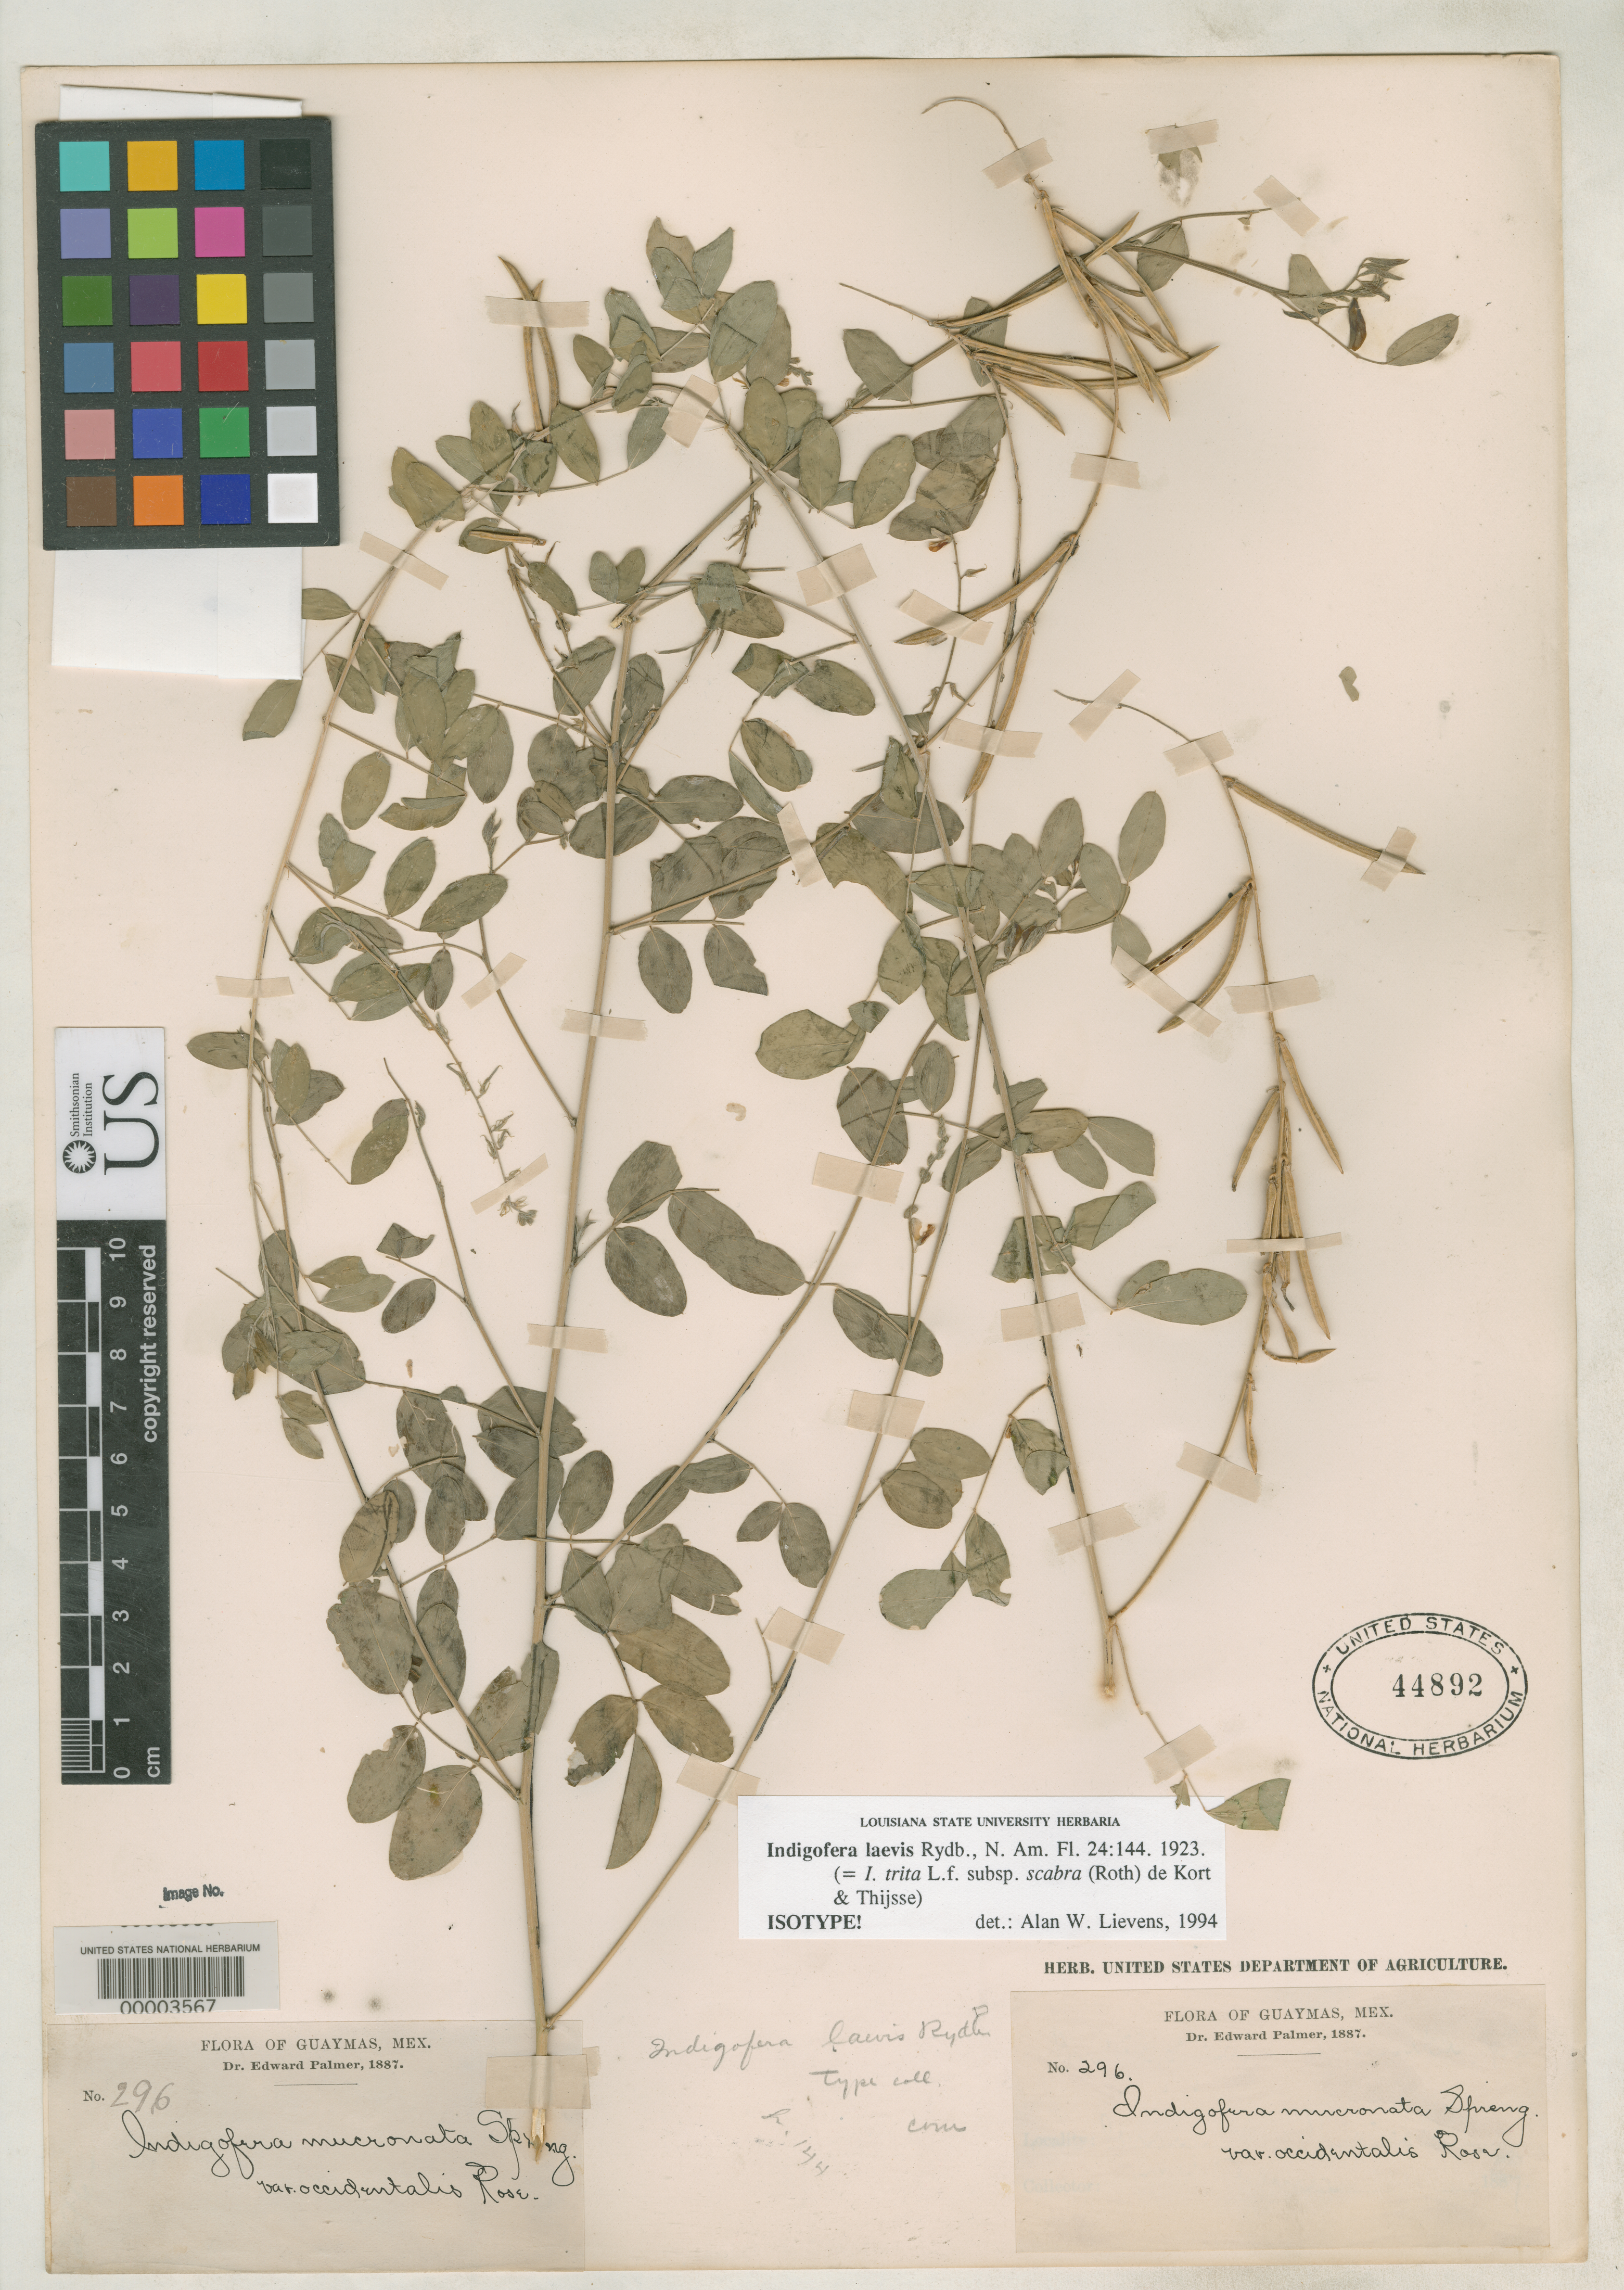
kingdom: Plantae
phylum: Tracheophyta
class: Magnoliopsida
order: Fabales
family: Fabaceae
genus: Indigofera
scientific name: Indigofera laevis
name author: Rydb.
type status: Isotype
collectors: E. Palmer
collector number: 296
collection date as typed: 1887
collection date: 1887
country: Mexico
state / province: Sonora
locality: Guaymas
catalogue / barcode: US 44892